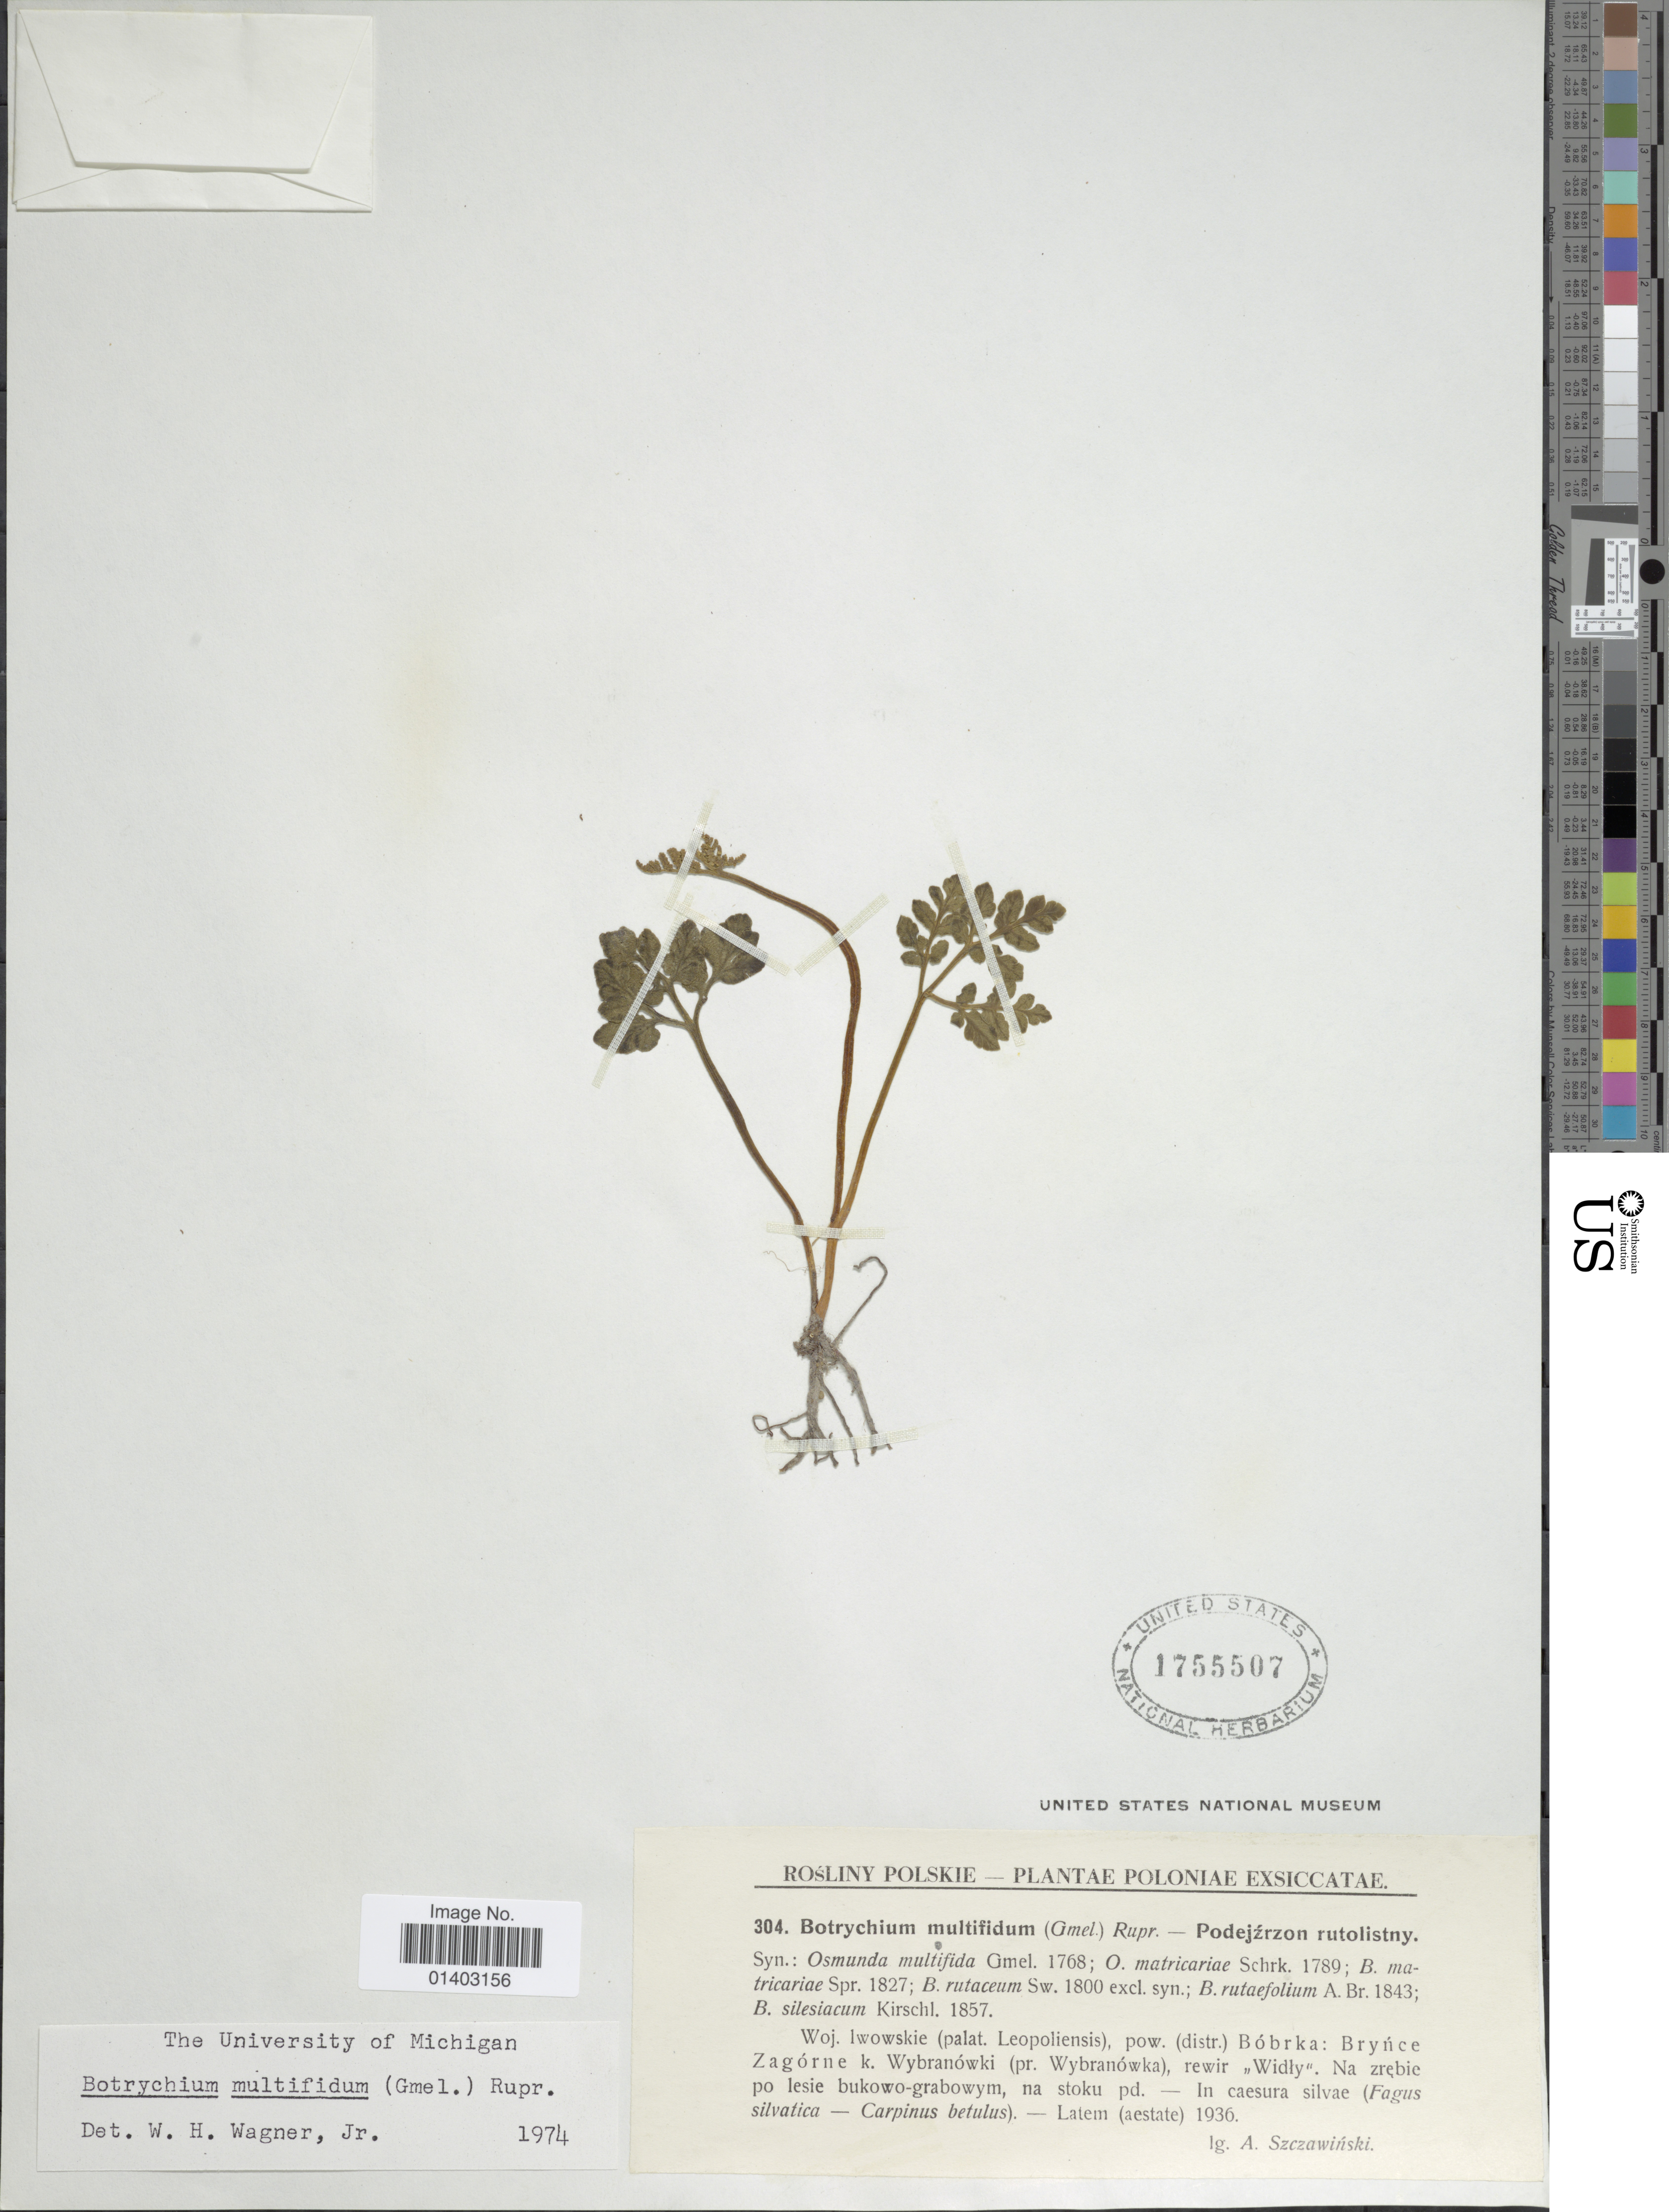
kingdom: Plantae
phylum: Tracheophyta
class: Polypodiopsida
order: Ophioglossales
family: Ophioglossaceae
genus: Botrychium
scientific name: Botrychium multifidum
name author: (J.F. Gmel.) Rupr.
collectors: A. Szczawinski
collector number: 304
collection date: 1936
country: Poland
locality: Woj. Iwowskie (palat. Leopoliensis), pow (distr.) Bóbrka: Brynce Zagórne k. Wybranówki (pr Wybranówka), rewir "Widly" Na zrebic po lesie bukowo-grabowym, na stoku pd - In caesura silvae (Fagus silvatica - Carpinus betulus) - Latem (aestate)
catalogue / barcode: US 1755507